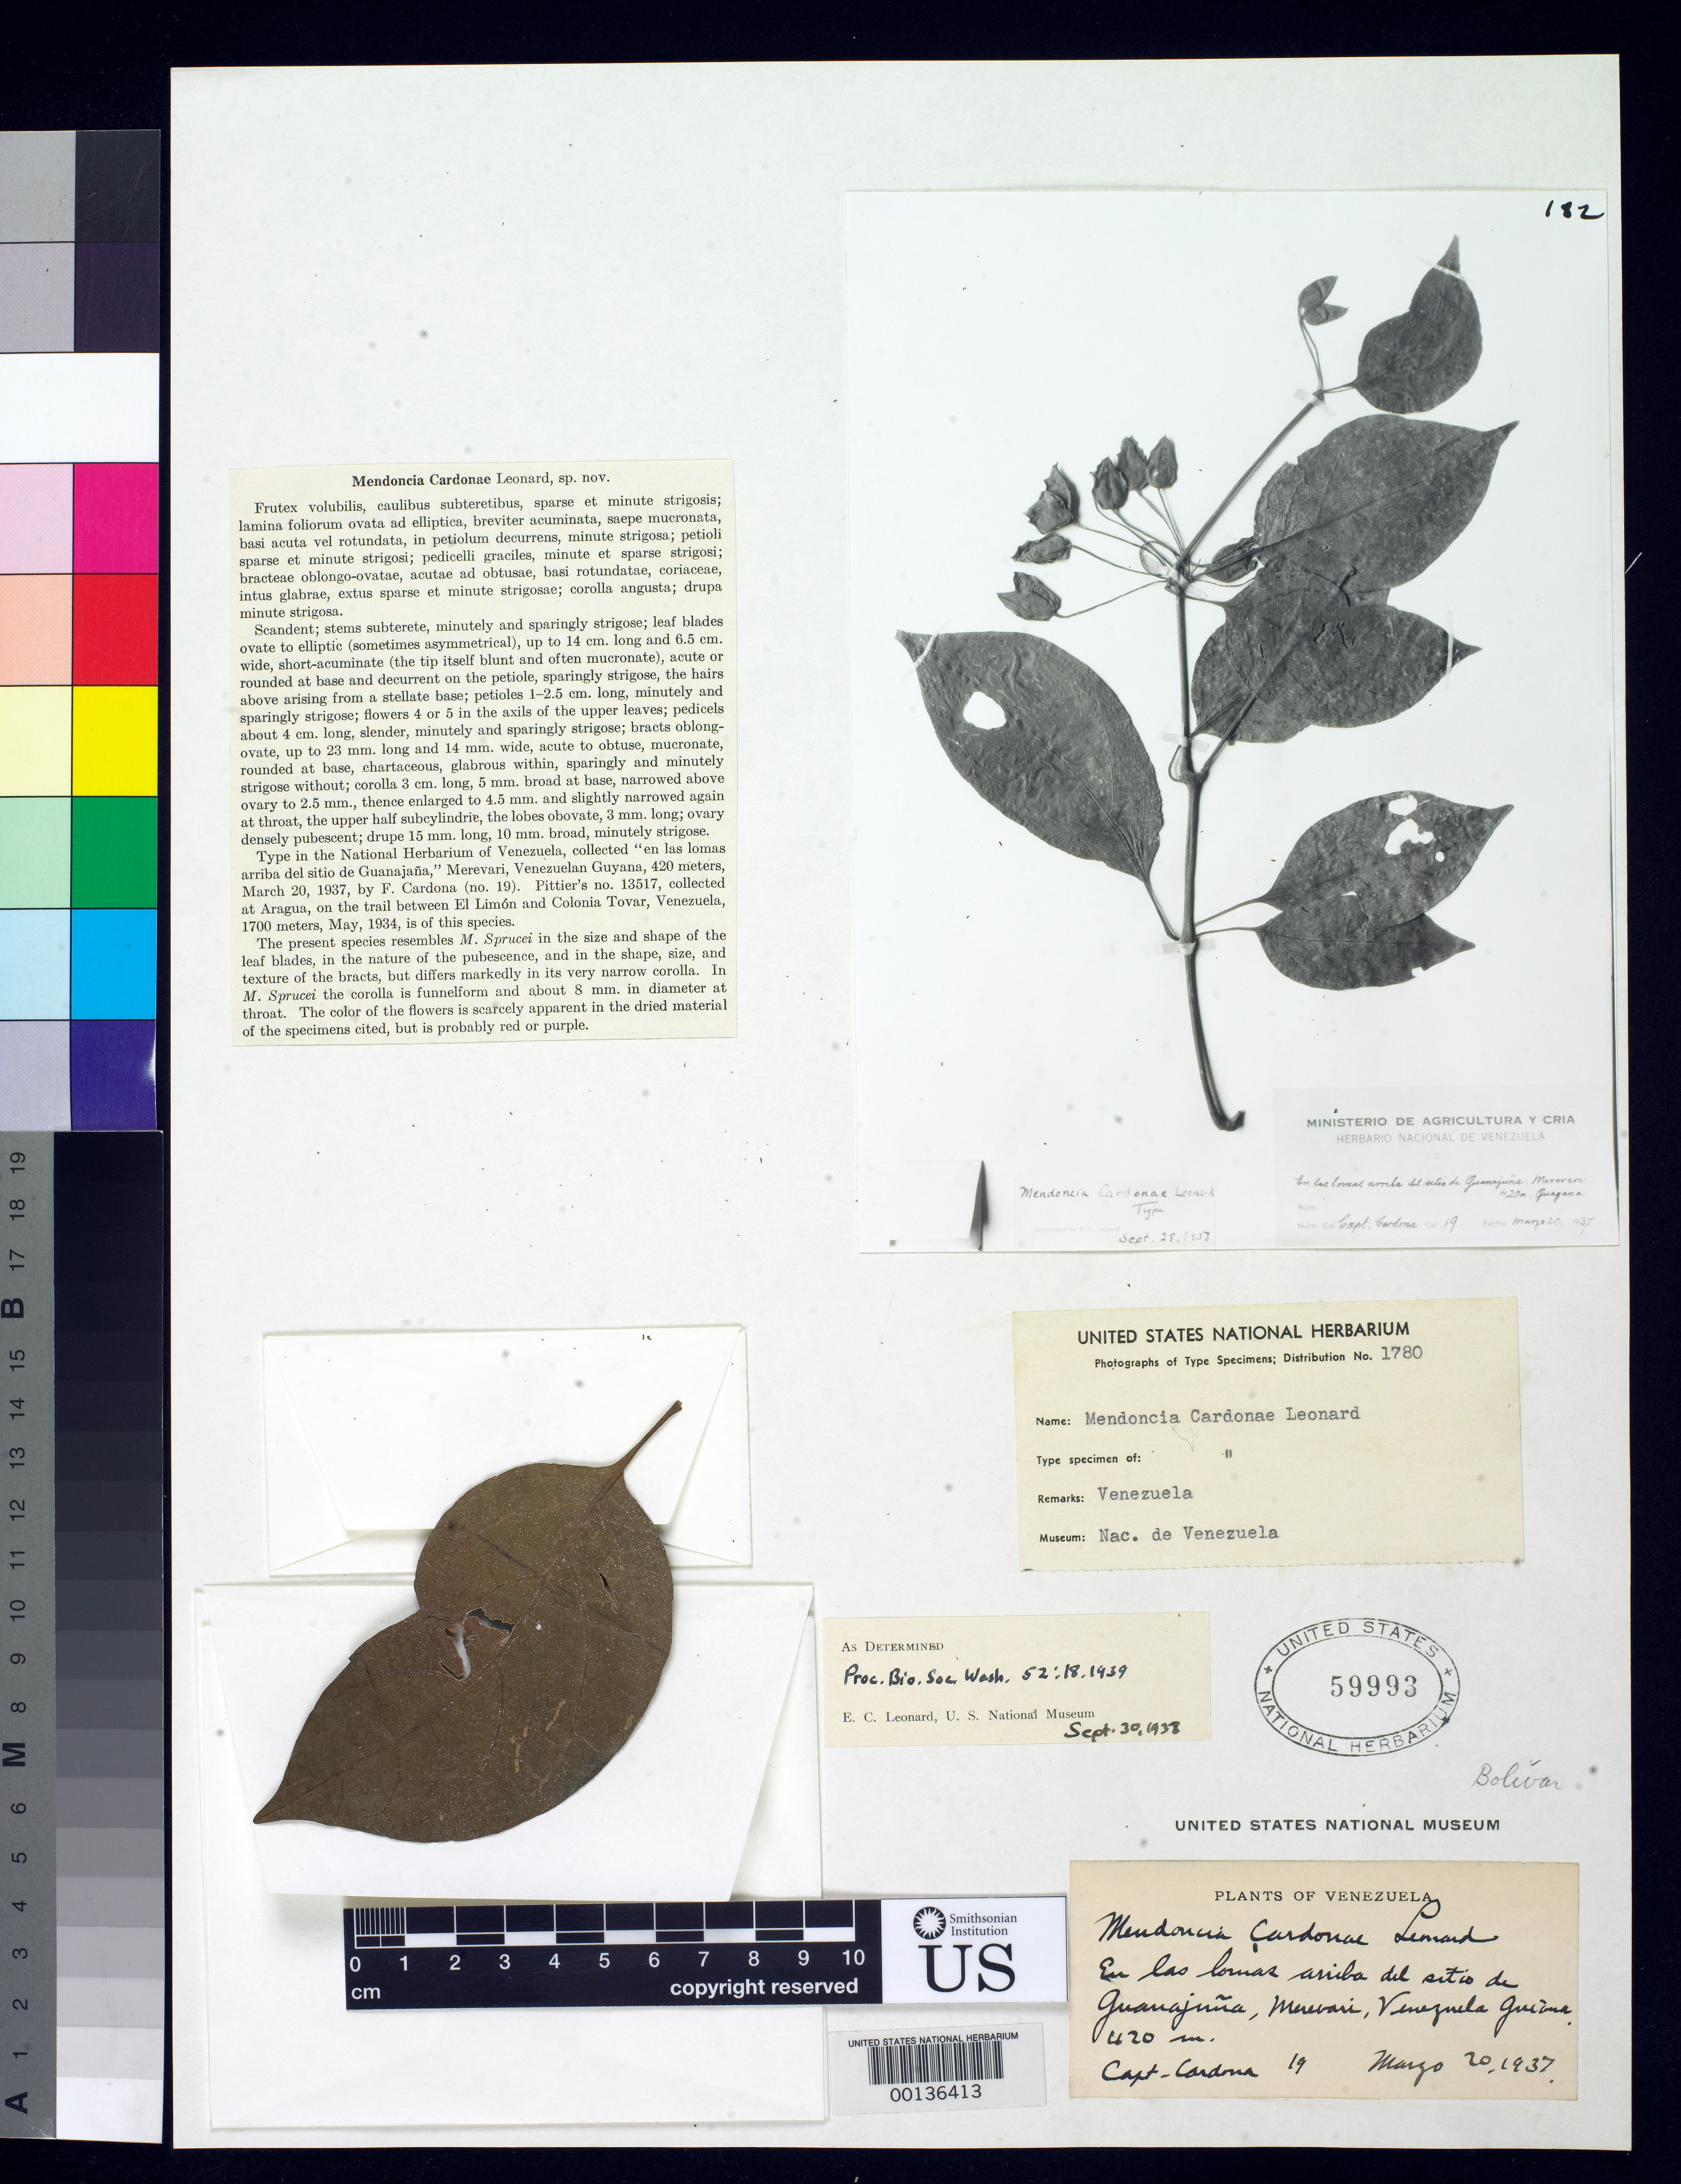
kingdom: Plantae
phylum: Tracheophyta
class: Magnoliopsida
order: Lamiales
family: Acanthaceae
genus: Mendoncia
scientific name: Mendoncia cardonae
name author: Leonard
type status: Isotype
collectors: F. Cardona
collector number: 19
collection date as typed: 20 Mar 1937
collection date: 1937-03-20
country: Venezuela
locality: En las lomas arriba del sitio de Guanajana, Merevari, Venezuelan Guiana.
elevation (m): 420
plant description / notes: Photograph and fragmentary material of (holo) type specimen ex herb. Nac. de Venezuela.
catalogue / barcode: US 59993